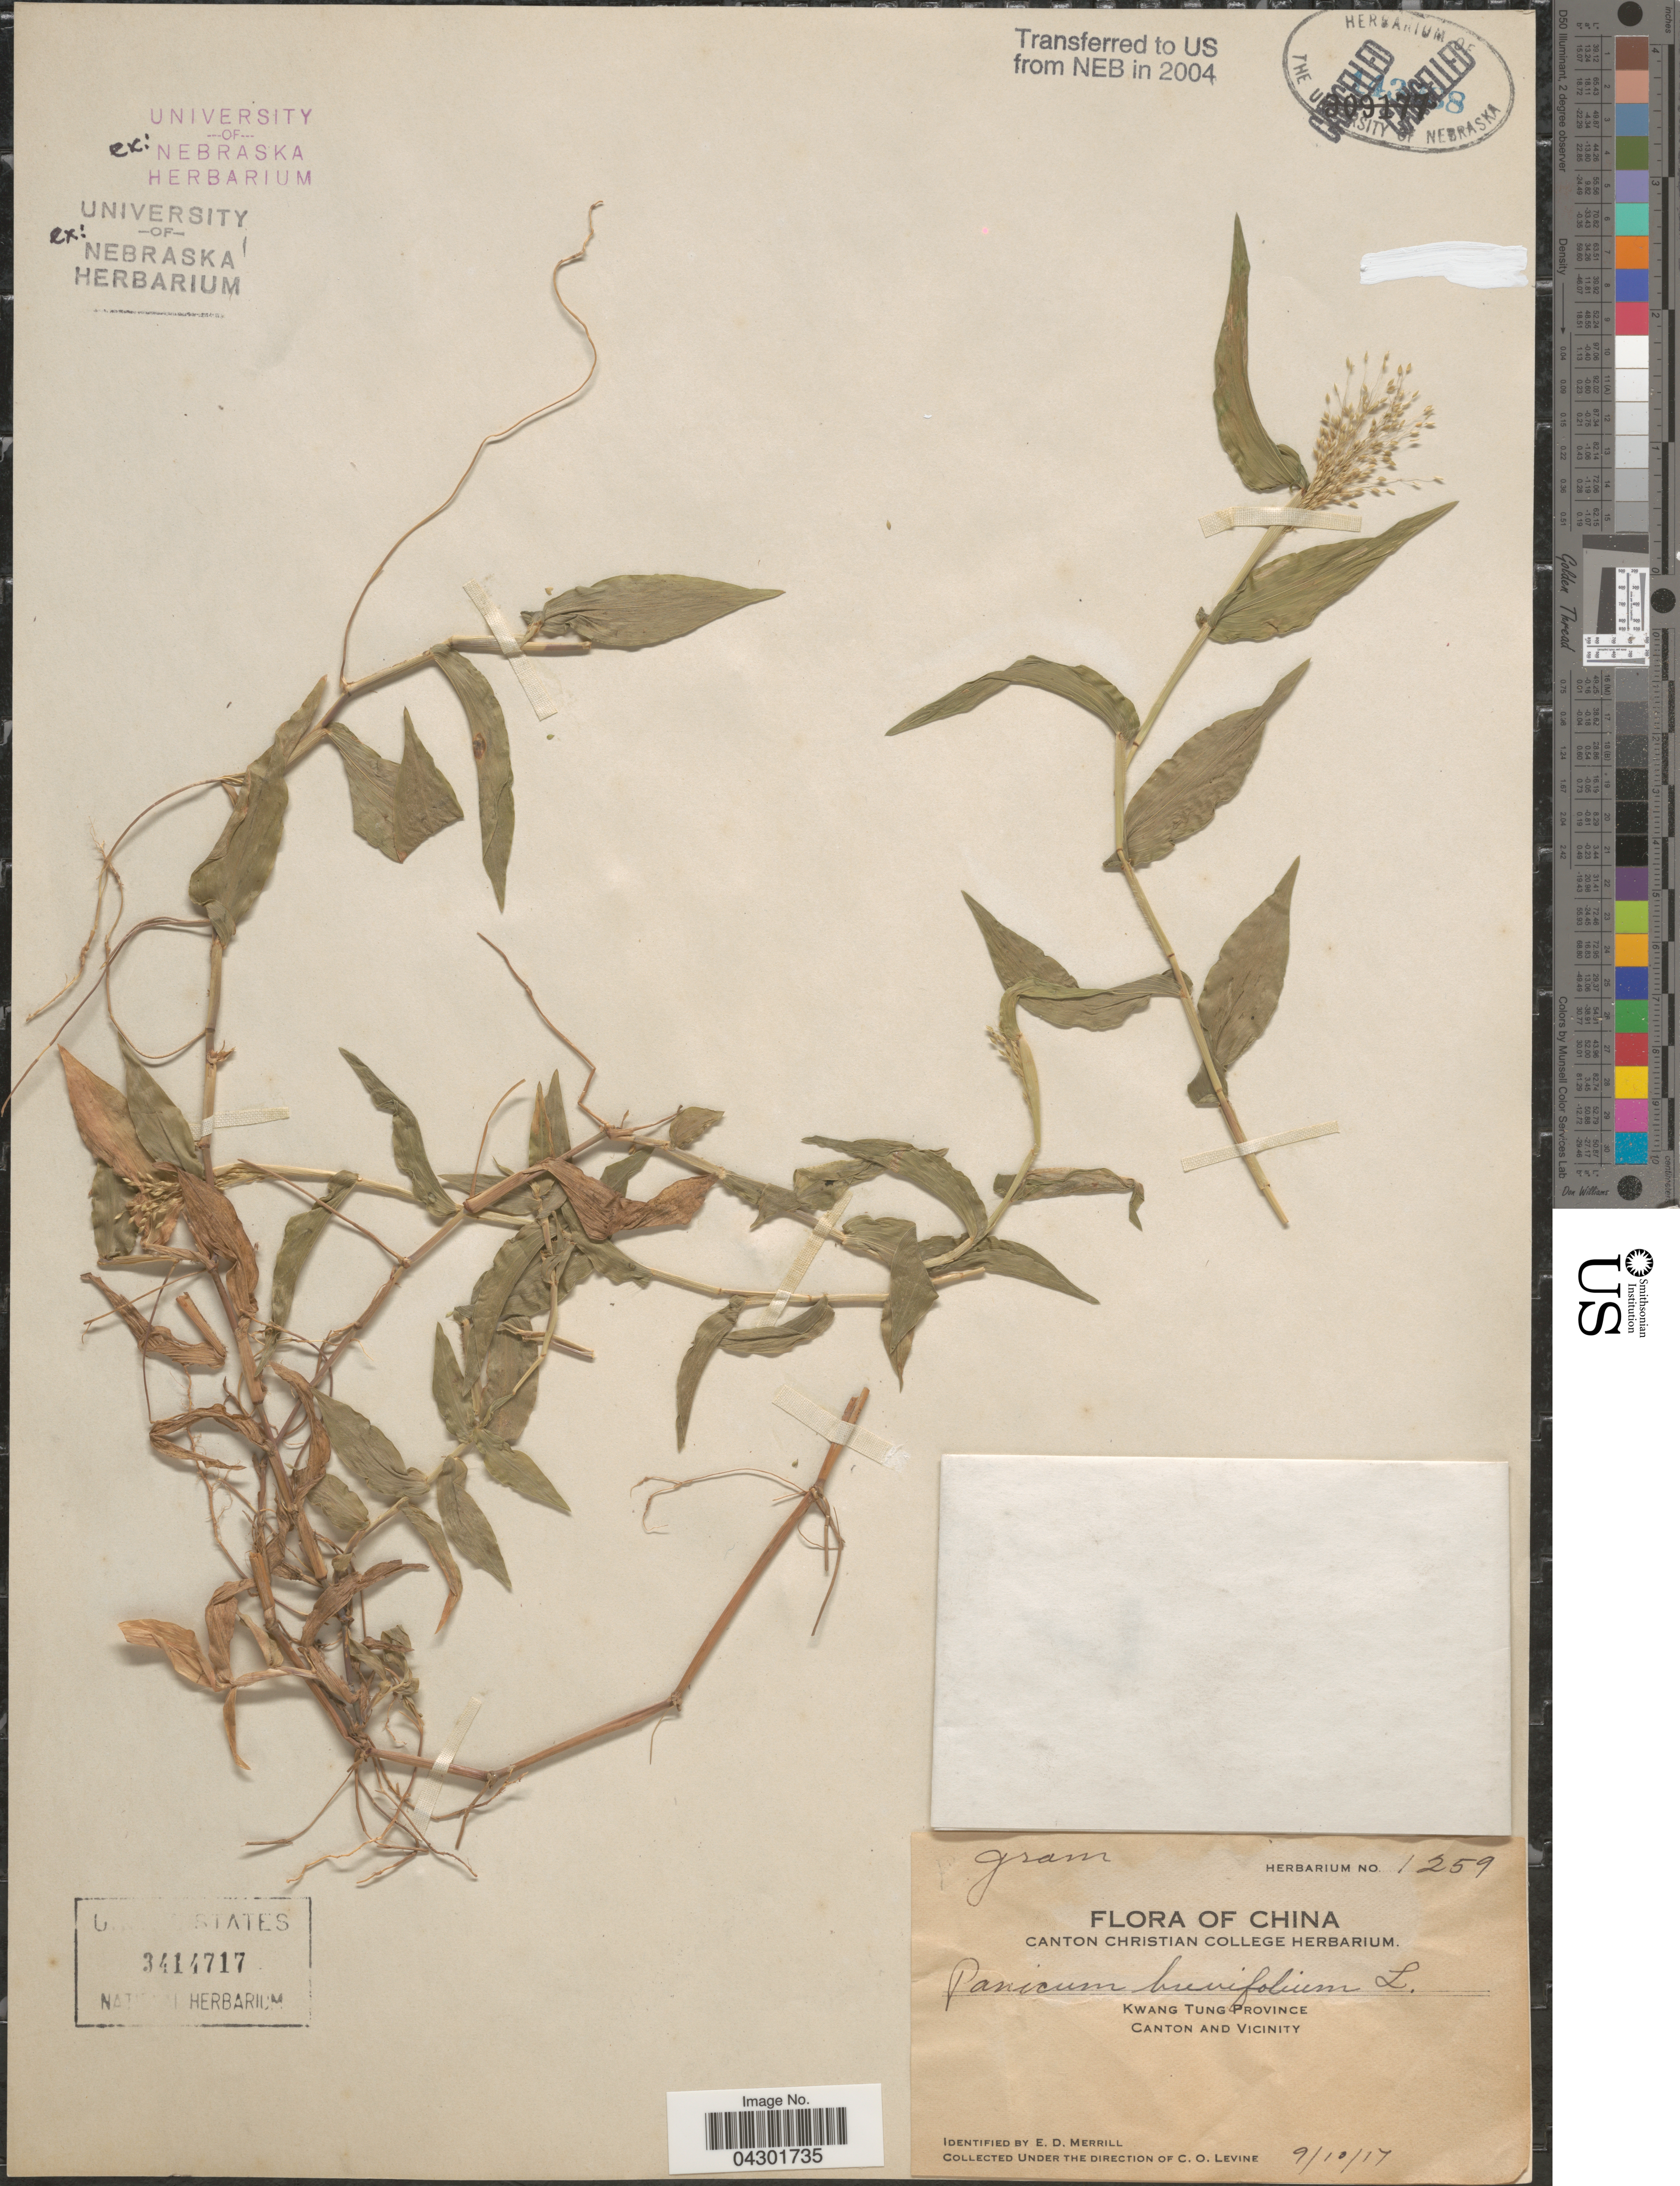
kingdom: Plantae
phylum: Tracheophyta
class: Liliopsida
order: Poales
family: Poaceae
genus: Panicum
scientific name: Panicum brevifolium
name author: L.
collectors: C. O. Levine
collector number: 1259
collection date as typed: Transcribed d/m/y: 9/10/17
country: China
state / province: Guangdong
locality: Kwang Tung Province. Canton and Vicinity.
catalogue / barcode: US 3414717